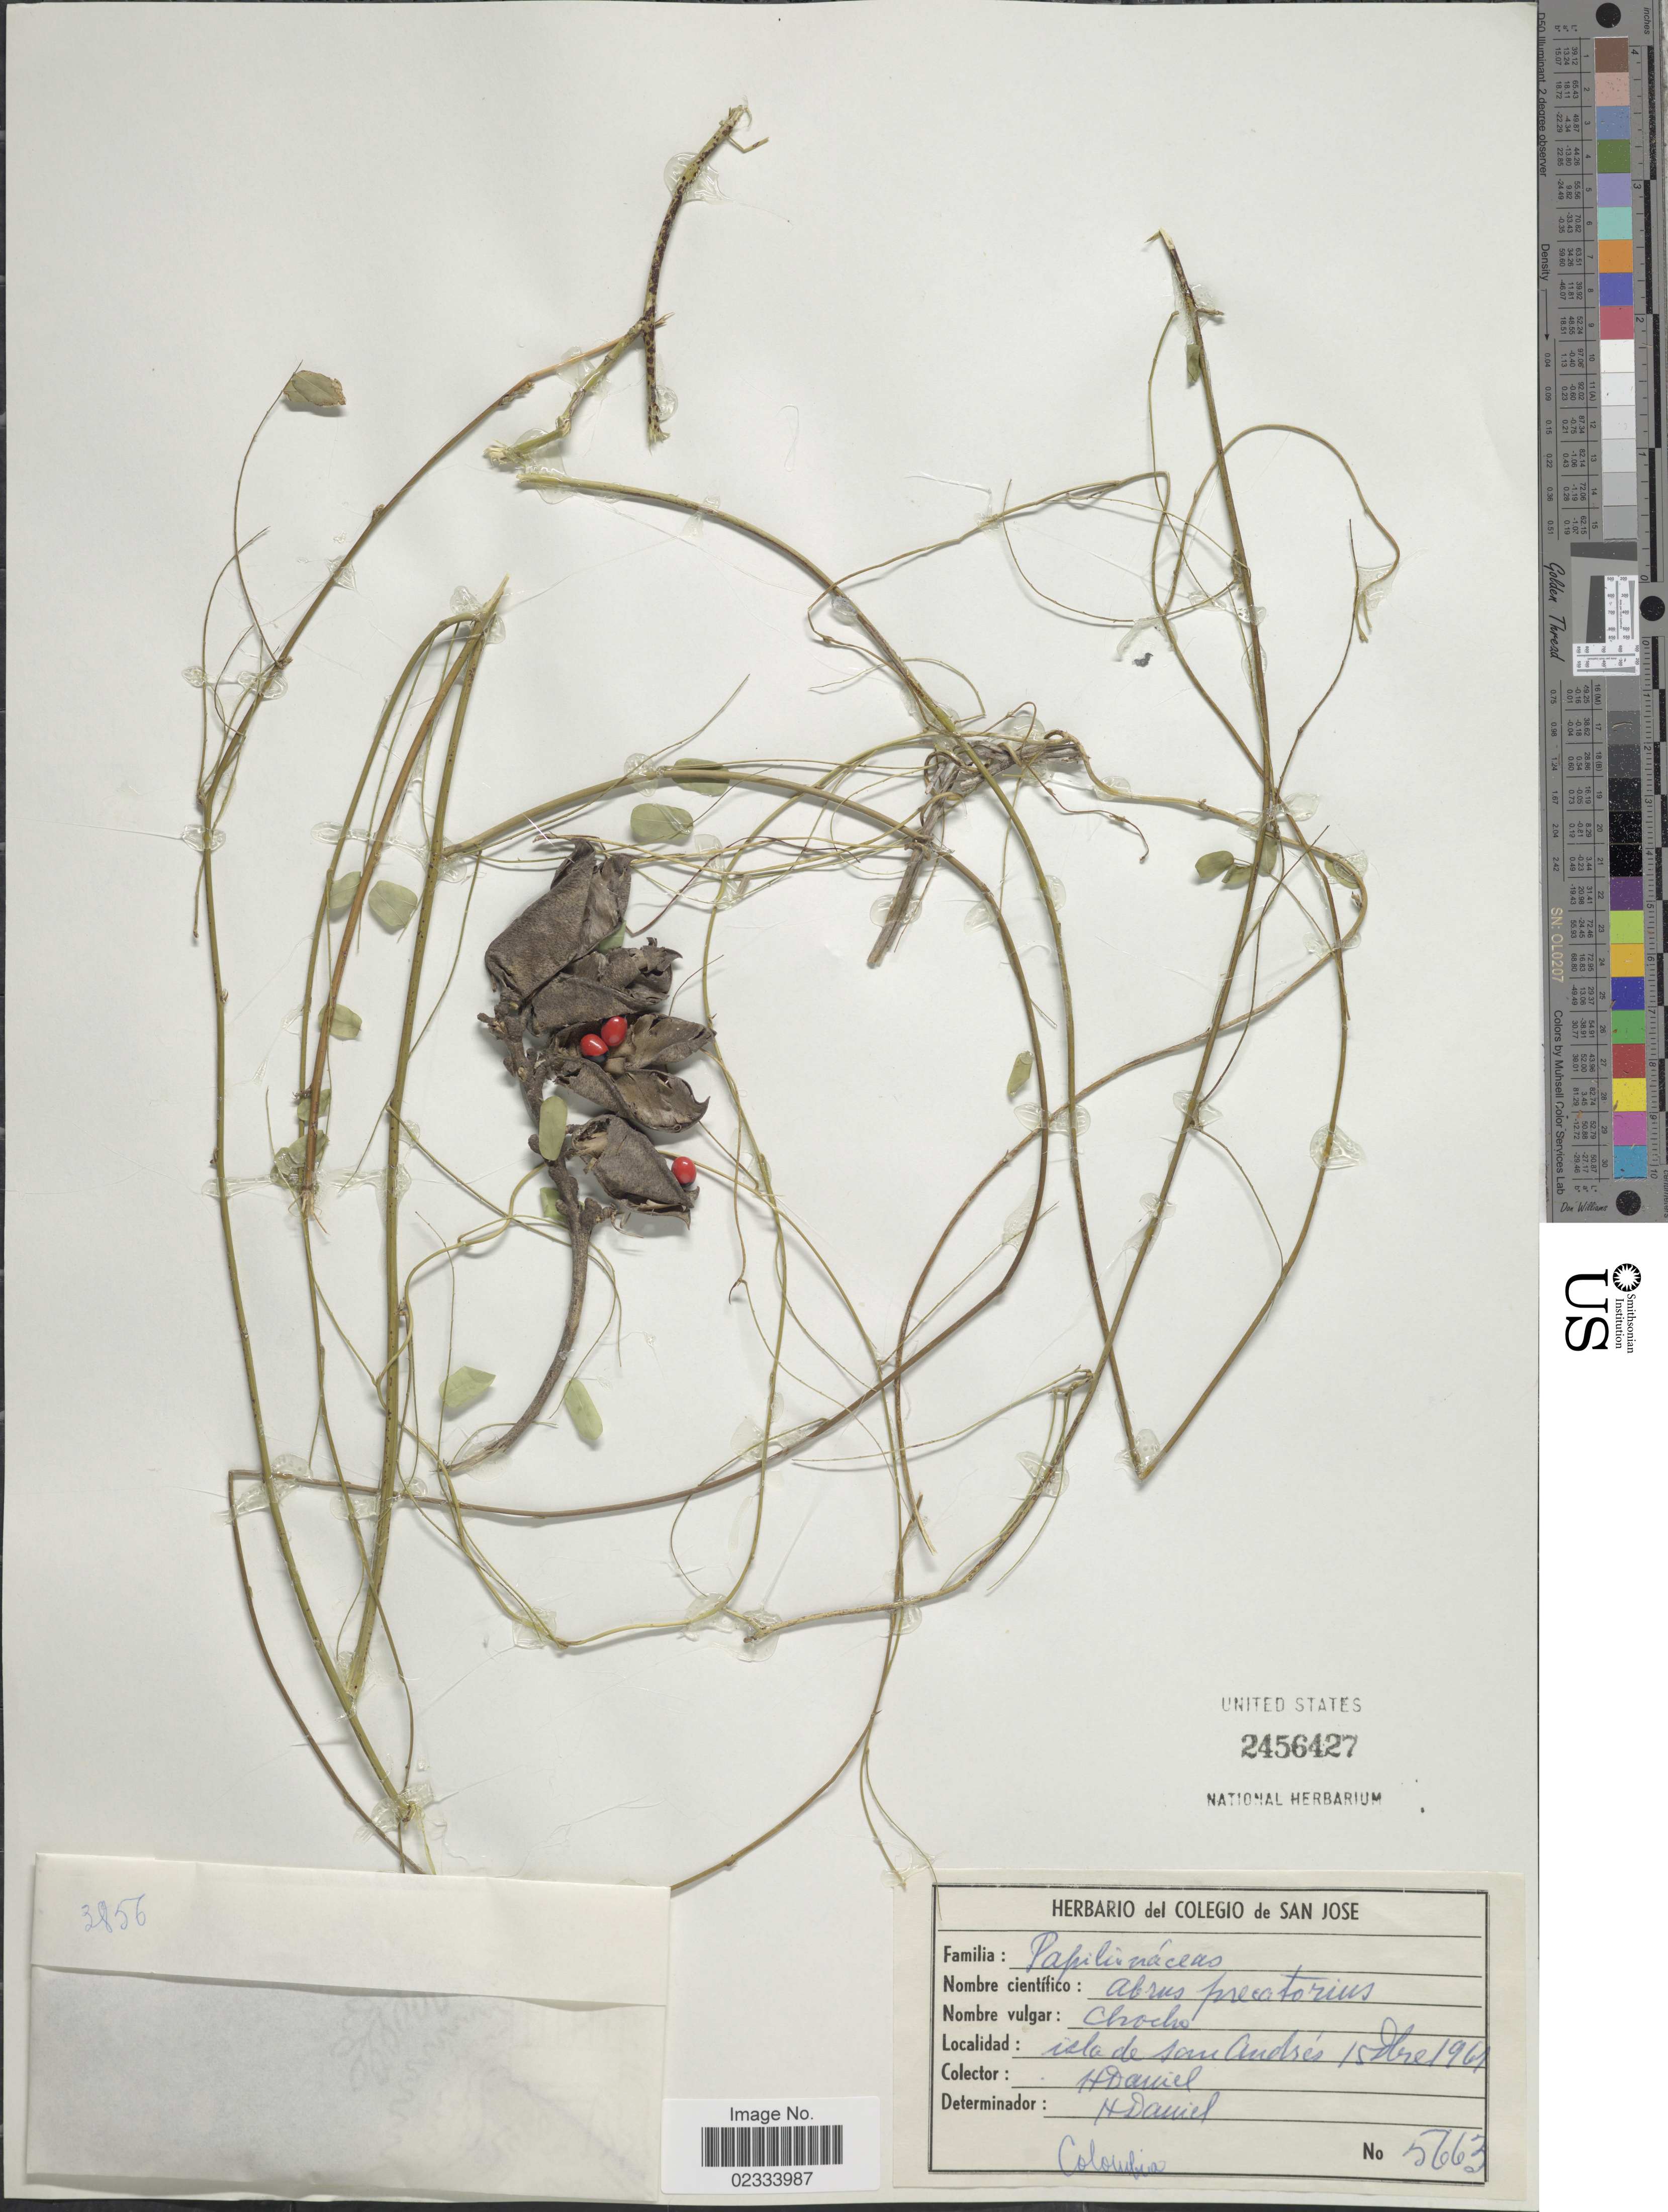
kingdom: Plantae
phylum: Tracheophyta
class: Magnoliopsida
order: Fabales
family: Fabaceae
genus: Abrus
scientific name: Abrus precatorius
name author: L.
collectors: H. Daniel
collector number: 5663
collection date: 1961-12-15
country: Colombia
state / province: San Andres y Providencia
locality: Isla de San San Andres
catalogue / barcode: US 2456427